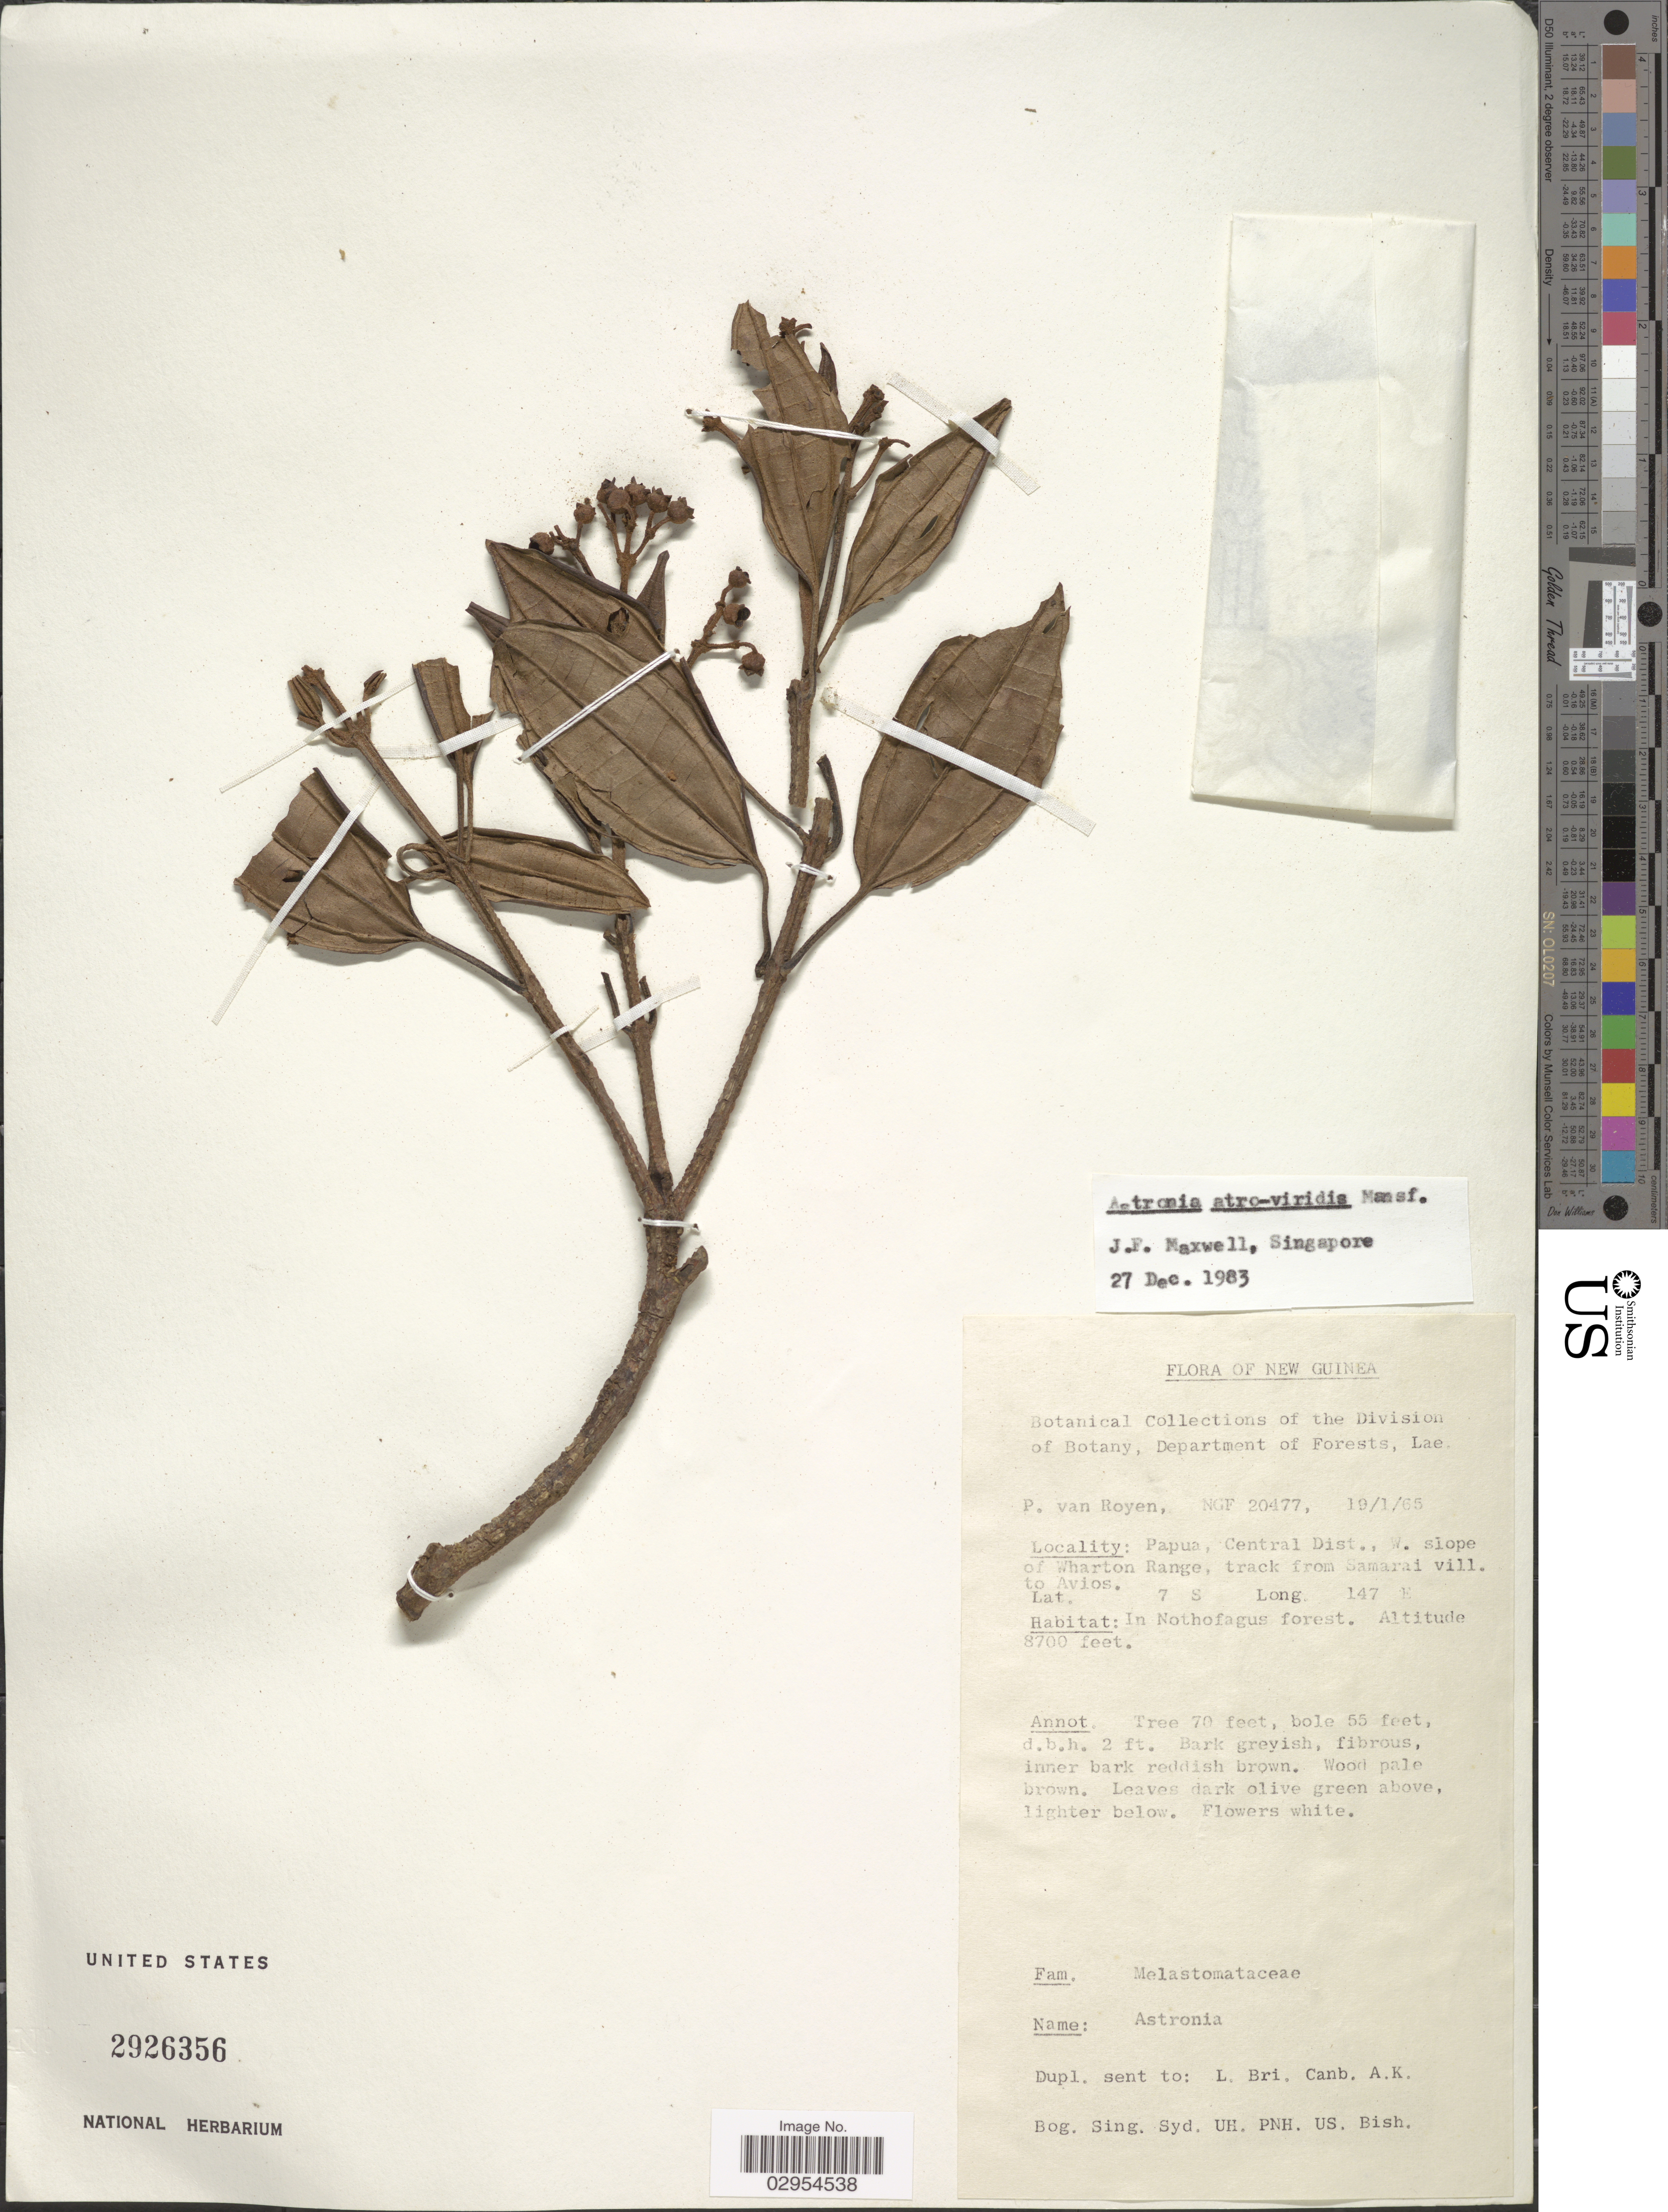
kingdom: Plantae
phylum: Tracheophyta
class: Magnoliopsida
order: Myrtales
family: Melastomataceae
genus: Astronia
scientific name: Astronia atroviridis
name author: Mansf.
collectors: P. van Royen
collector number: NGF 20477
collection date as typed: Transcribed d/m/y: 19/1/65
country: Papua New Guinea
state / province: Central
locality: New Guinea. Central Distr., W. slope of Wharton Range, track from Samarai vill. to Avios.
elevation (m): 2652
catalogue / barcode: US 2926356